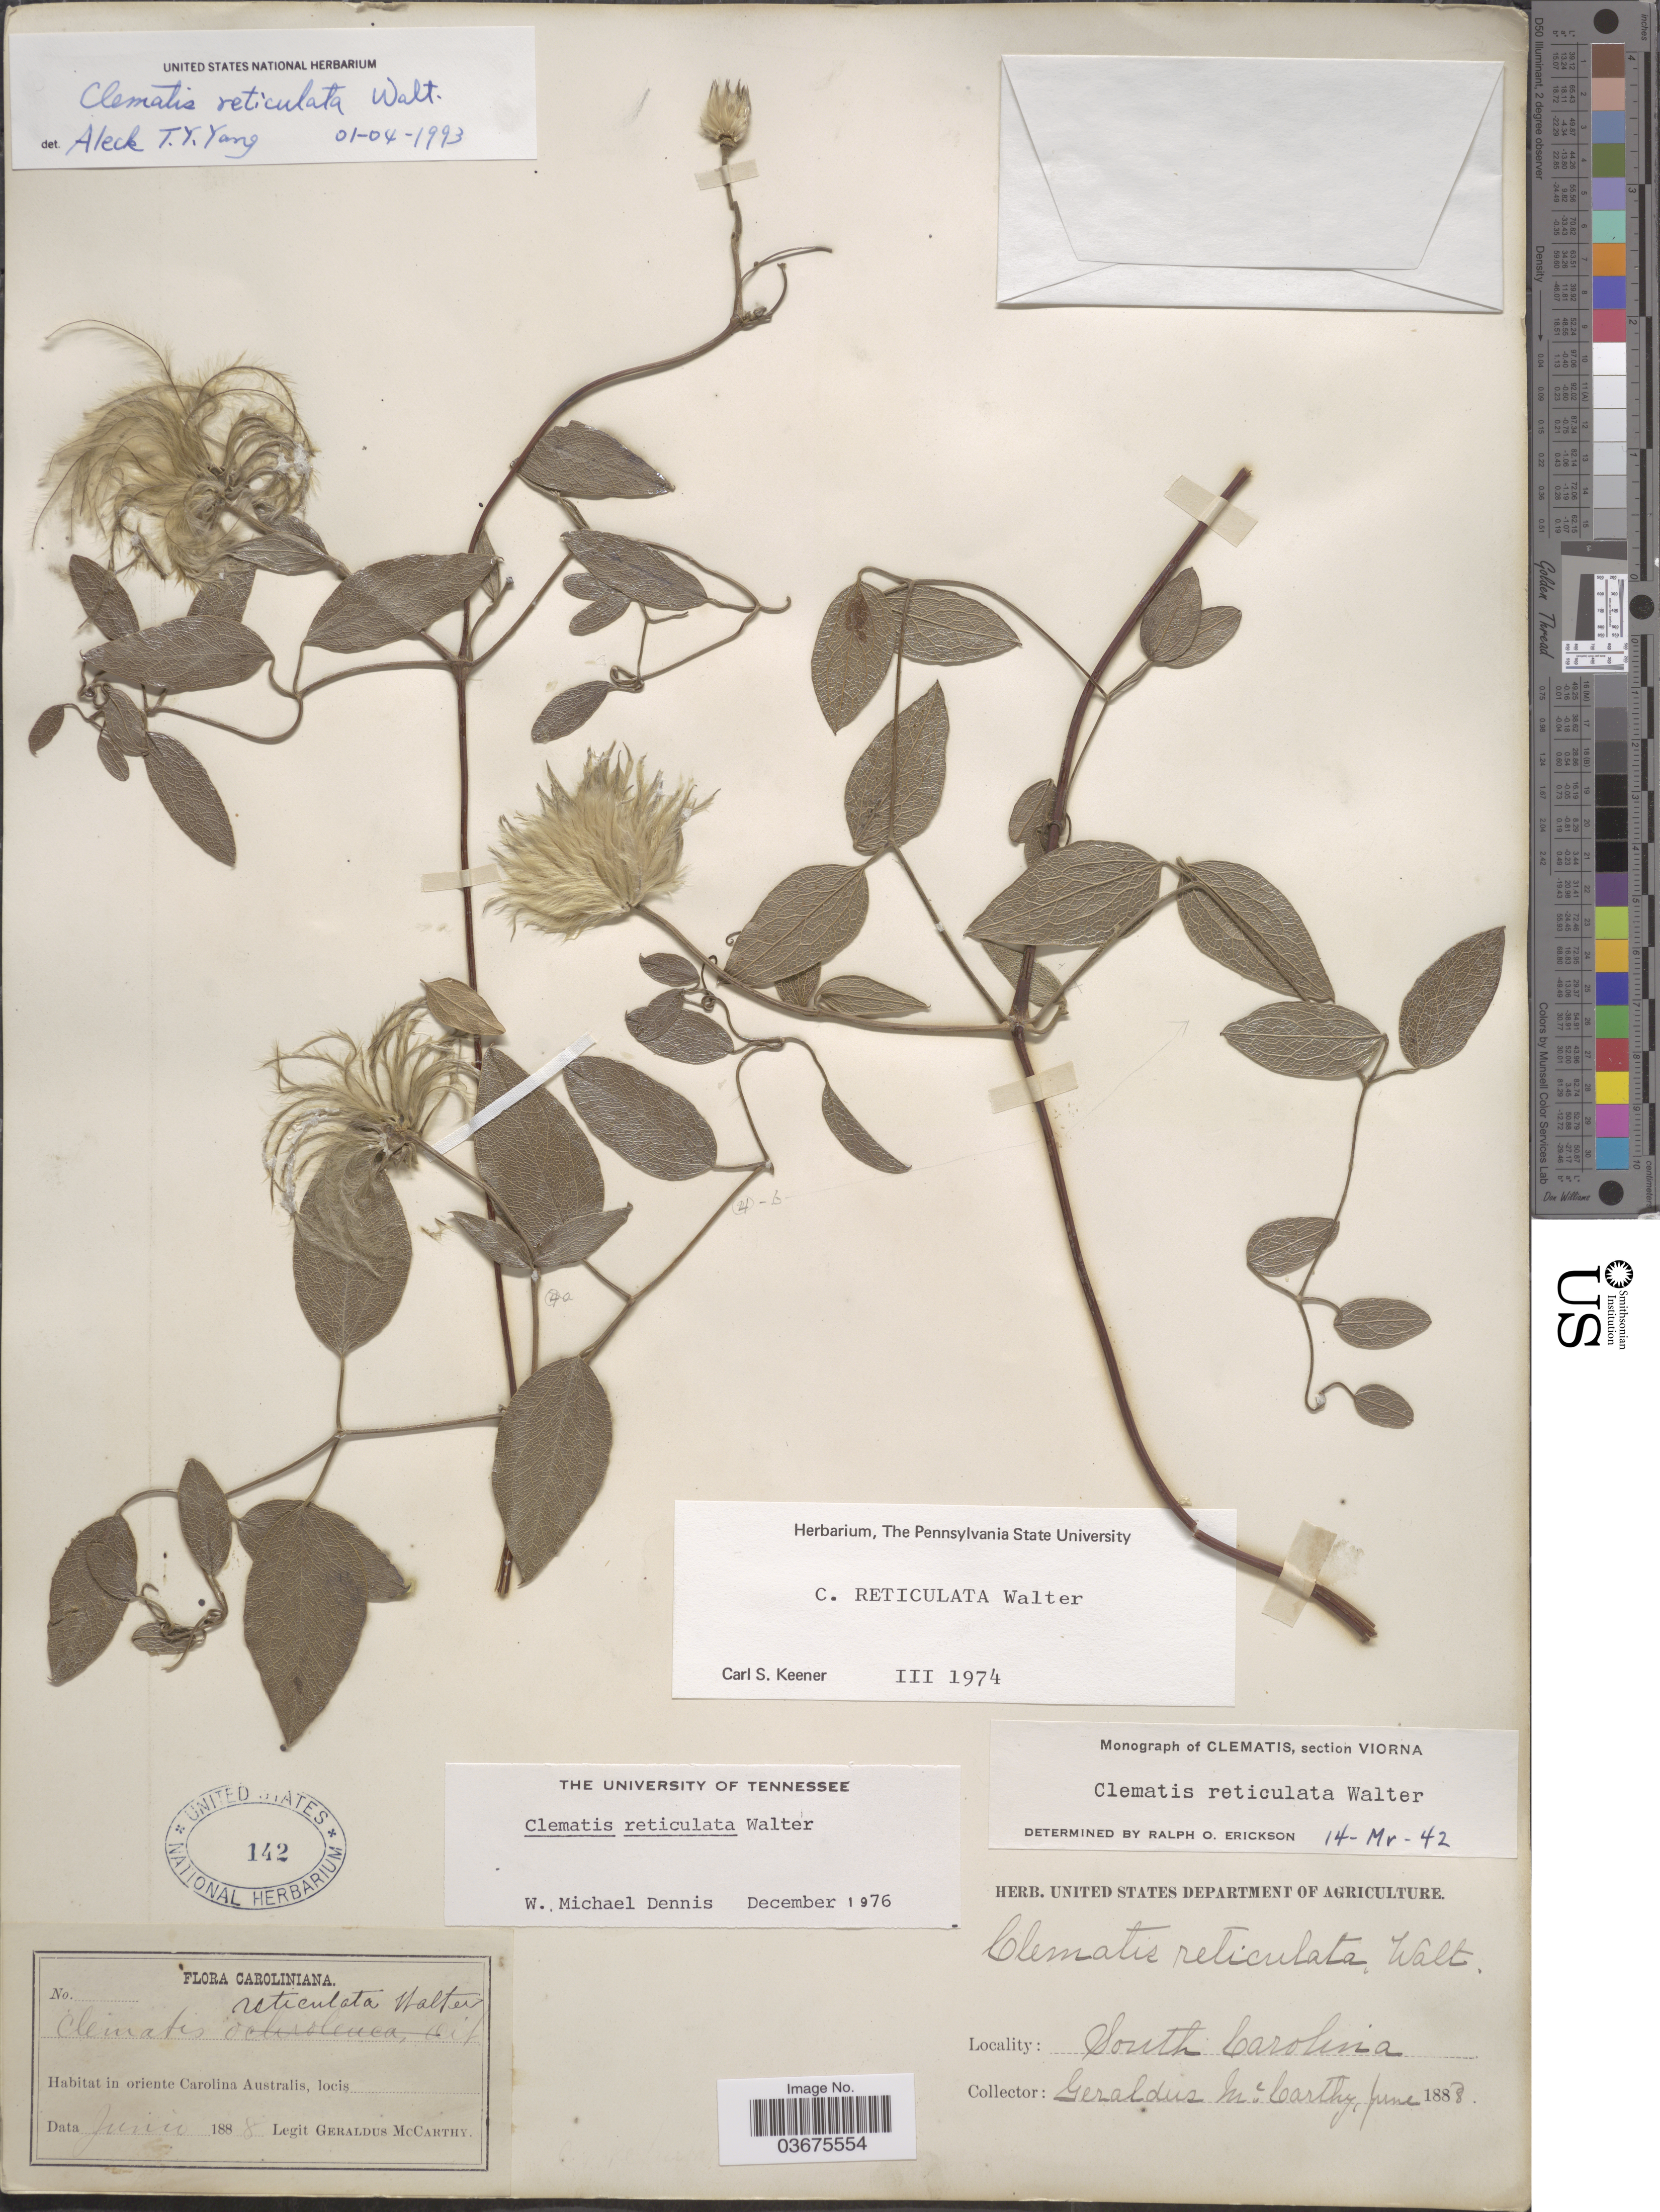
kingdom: Plantae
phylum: Tracheophyta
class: Magnoliopsida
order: Ranunculales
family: Ranunculaceae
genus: Clematis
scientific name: Clematis reticulata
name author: Walter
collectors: M. McCarthy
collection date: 1888-06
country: United States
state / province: South Carolina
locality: In oriente Carolina Australis.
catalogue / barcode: US 142